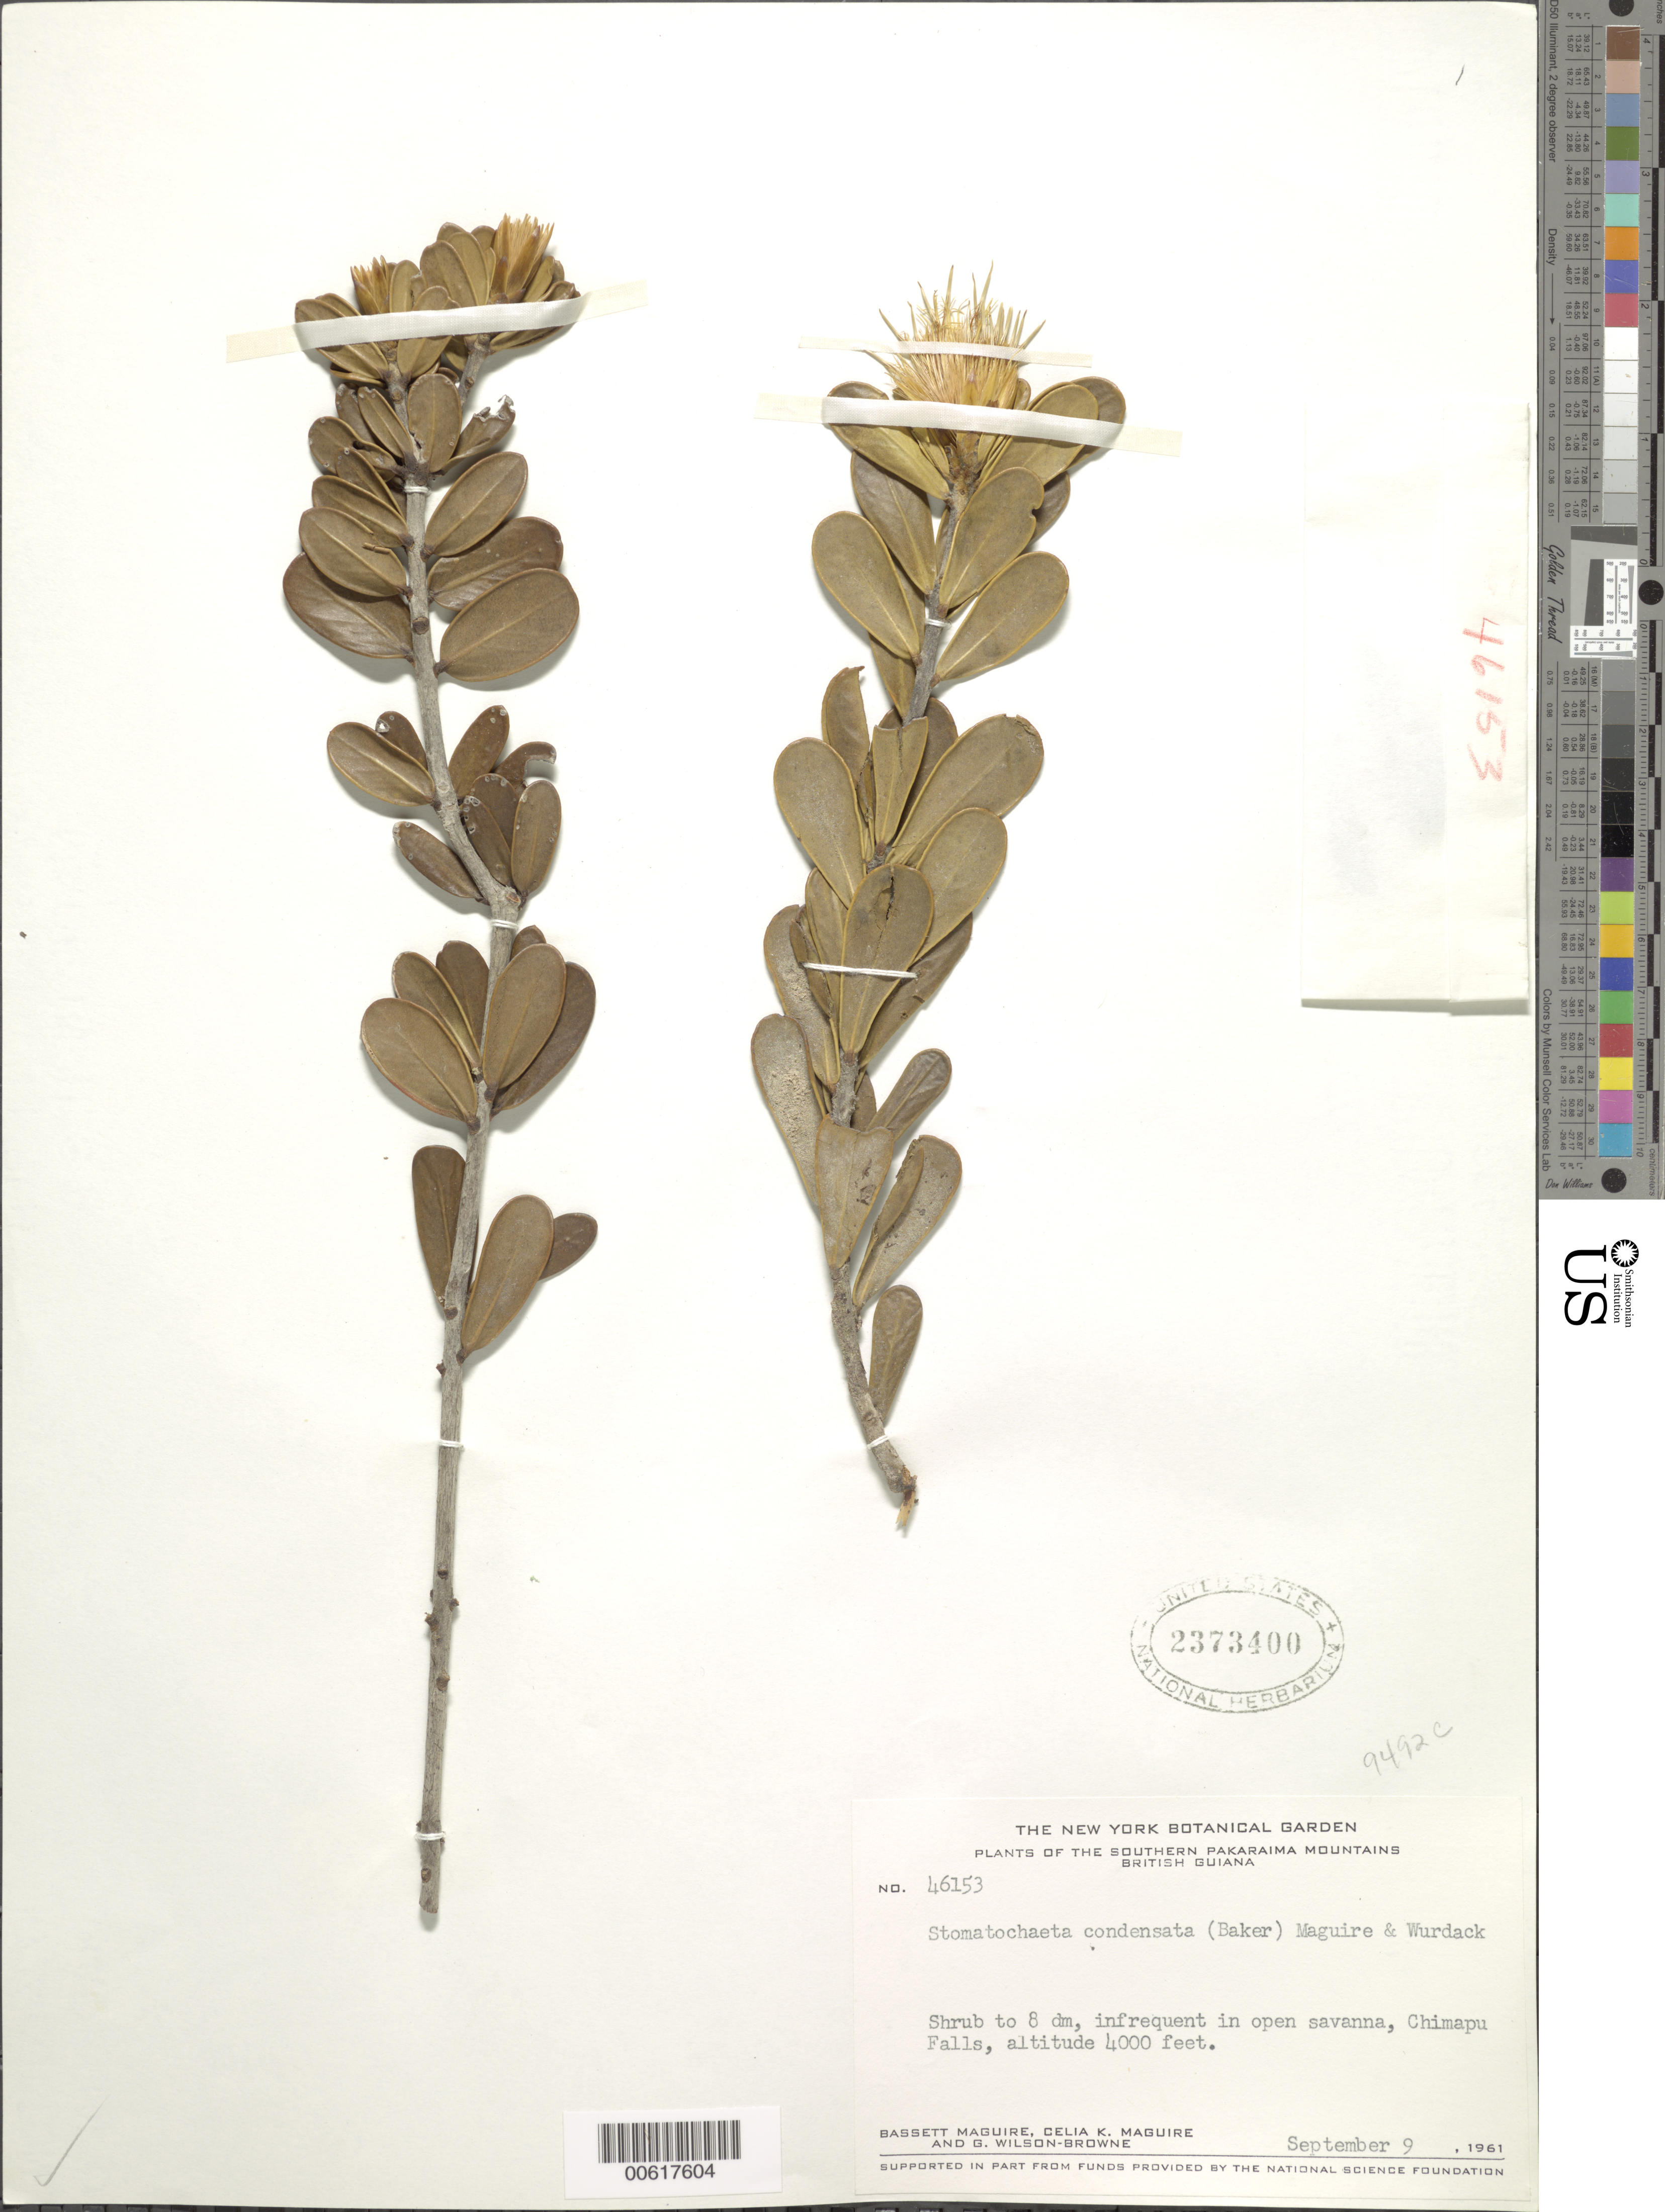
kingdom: Plantae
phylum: Tracheophyta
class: Magnoliopsida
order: Asterales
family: Asteraceae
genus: Stomatochaeta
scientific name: Stomatochaeta condensata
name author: (Baker) Maguire & Wurdack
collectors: B. Maguire, C. K. Maguire & G. Wilson-Browne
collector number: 46153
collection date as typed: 9-Sep-61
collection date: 1961-09-09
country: Guyana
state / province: Potaro-Siparuni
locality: Chimapu Falls, southern Pakaraima Mts.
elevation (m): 1219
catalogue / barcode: US 2373400